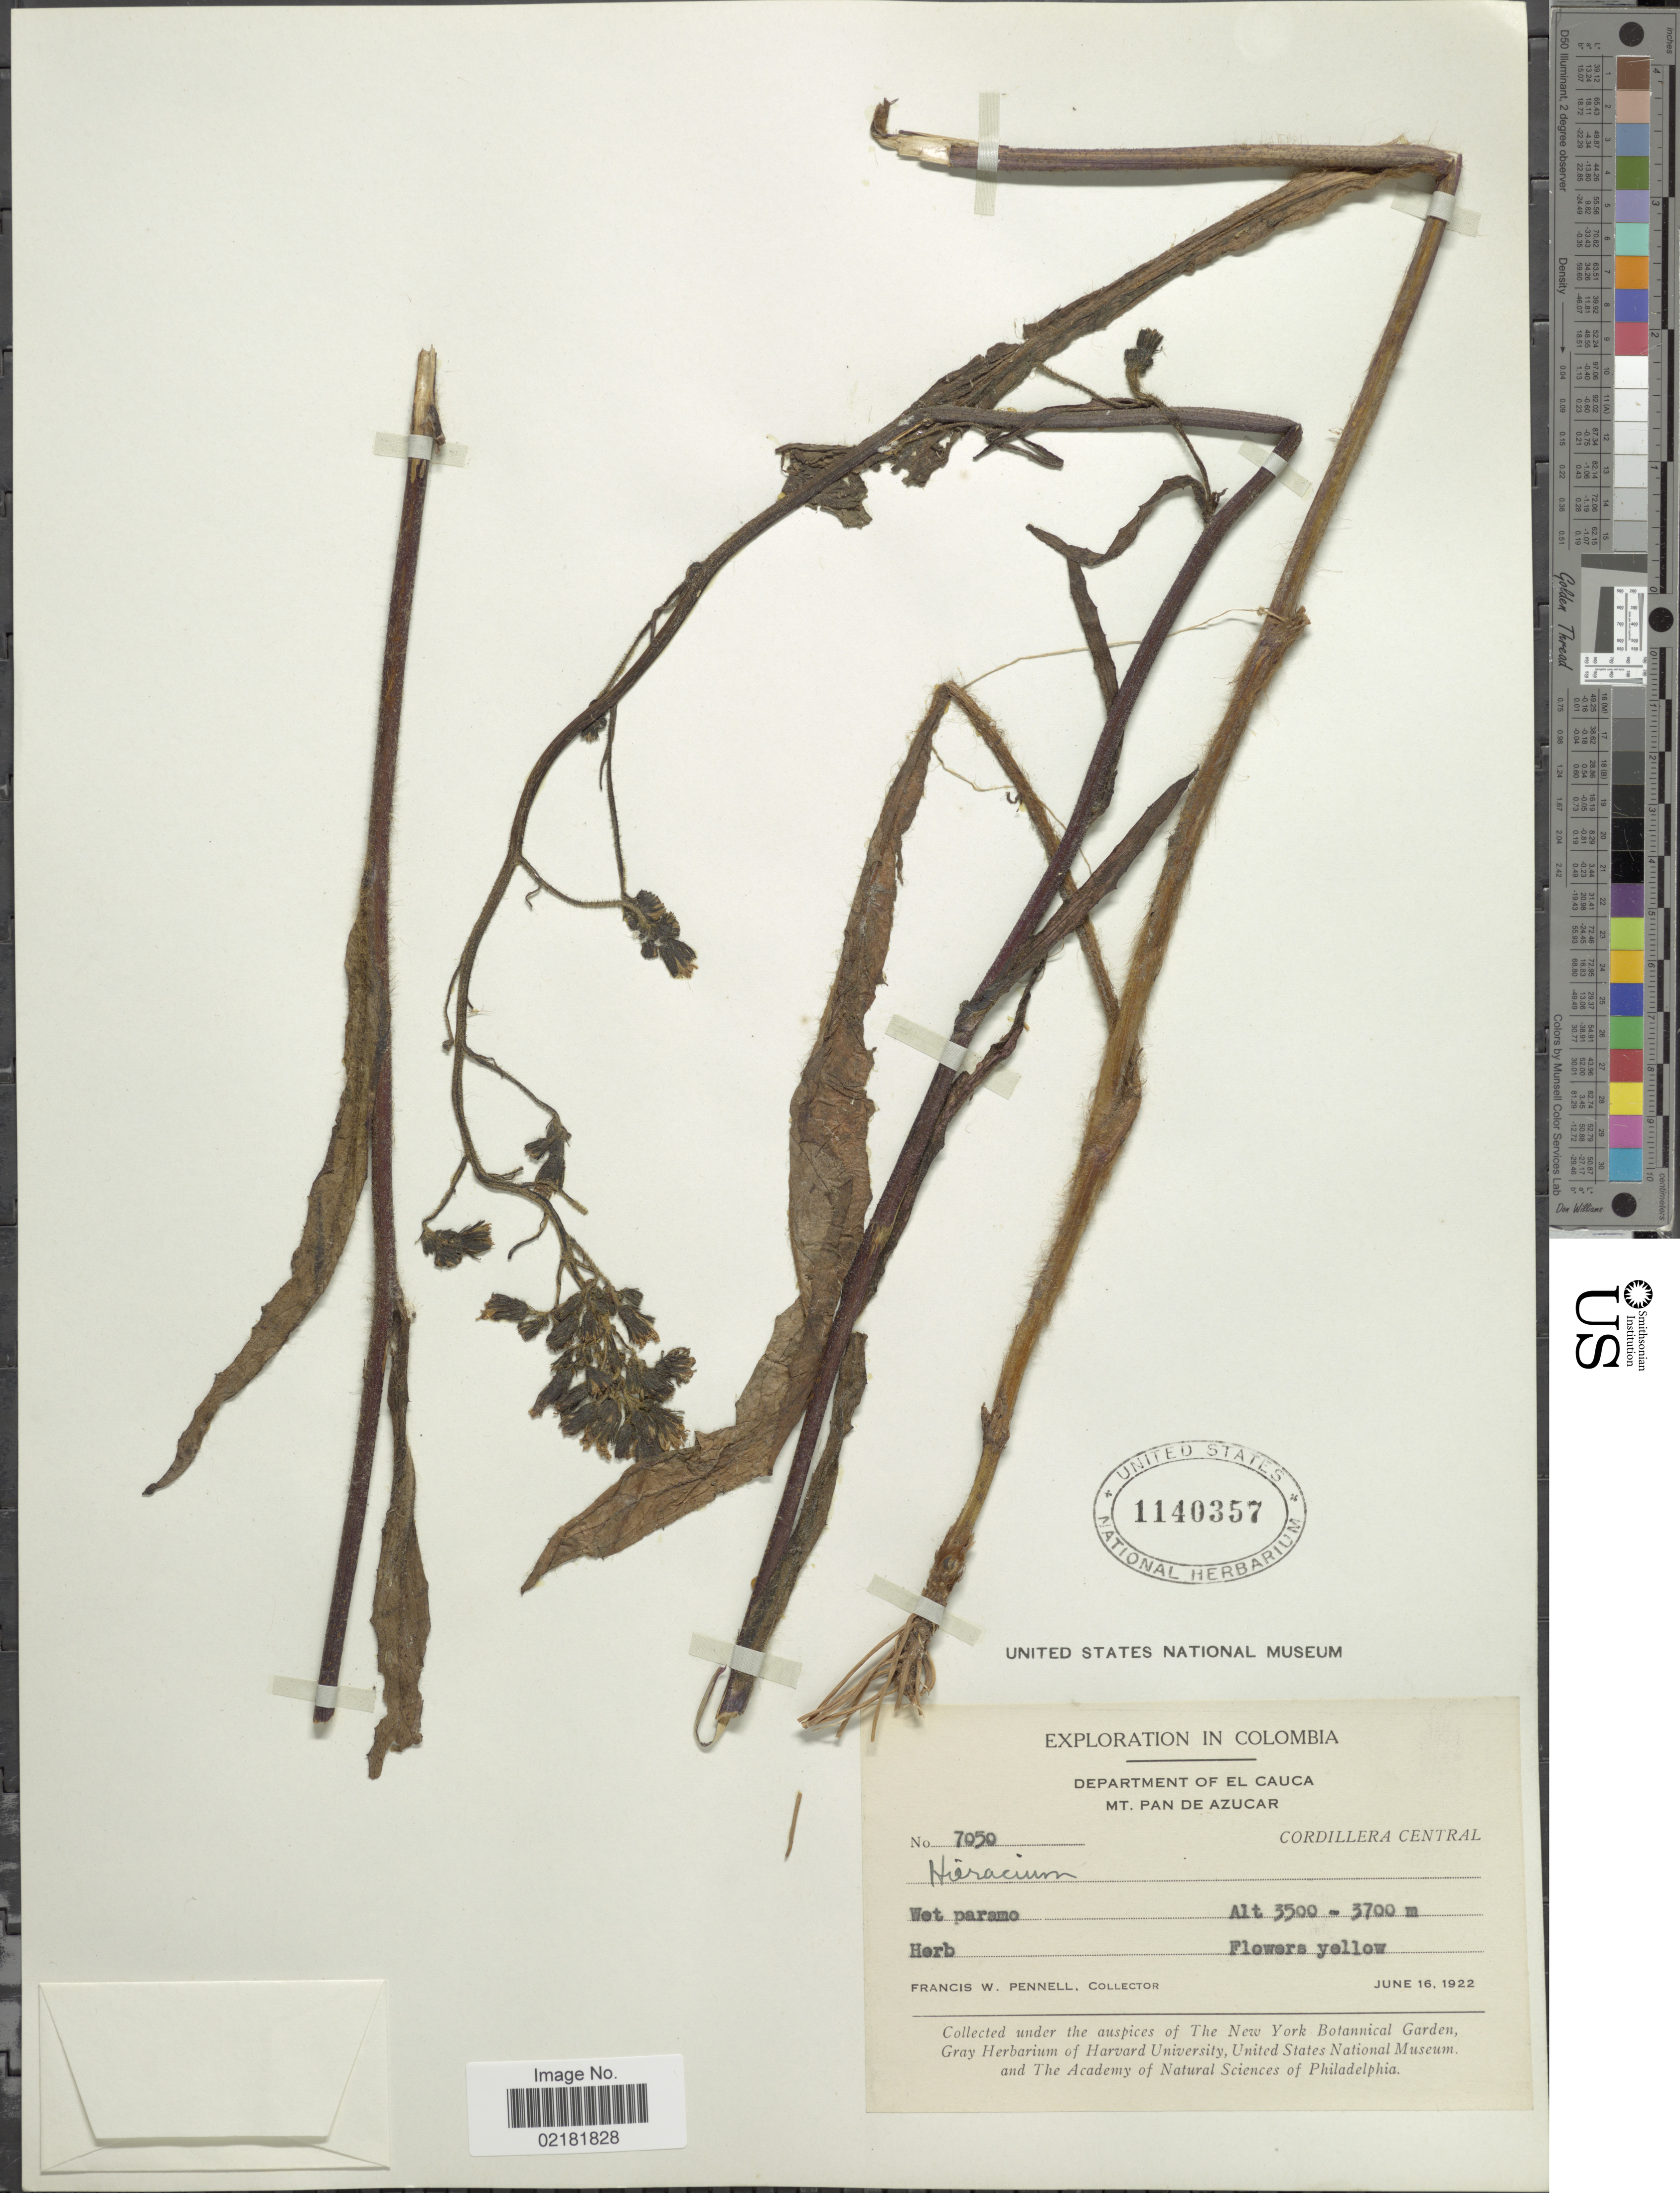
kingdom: Plantae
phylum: Tracheophyta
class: Magnoliopsida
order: Asterales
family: Asteraceae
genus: Hieracium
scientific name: Hieracium repandulare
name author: Druce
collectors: F. W. Pennell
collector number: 7050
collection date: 1922-06-16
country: Colombia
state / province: Cauca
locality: Mt. Pan de Azucar, Cordillera Central.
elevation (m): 3500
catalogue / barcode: US 1140357